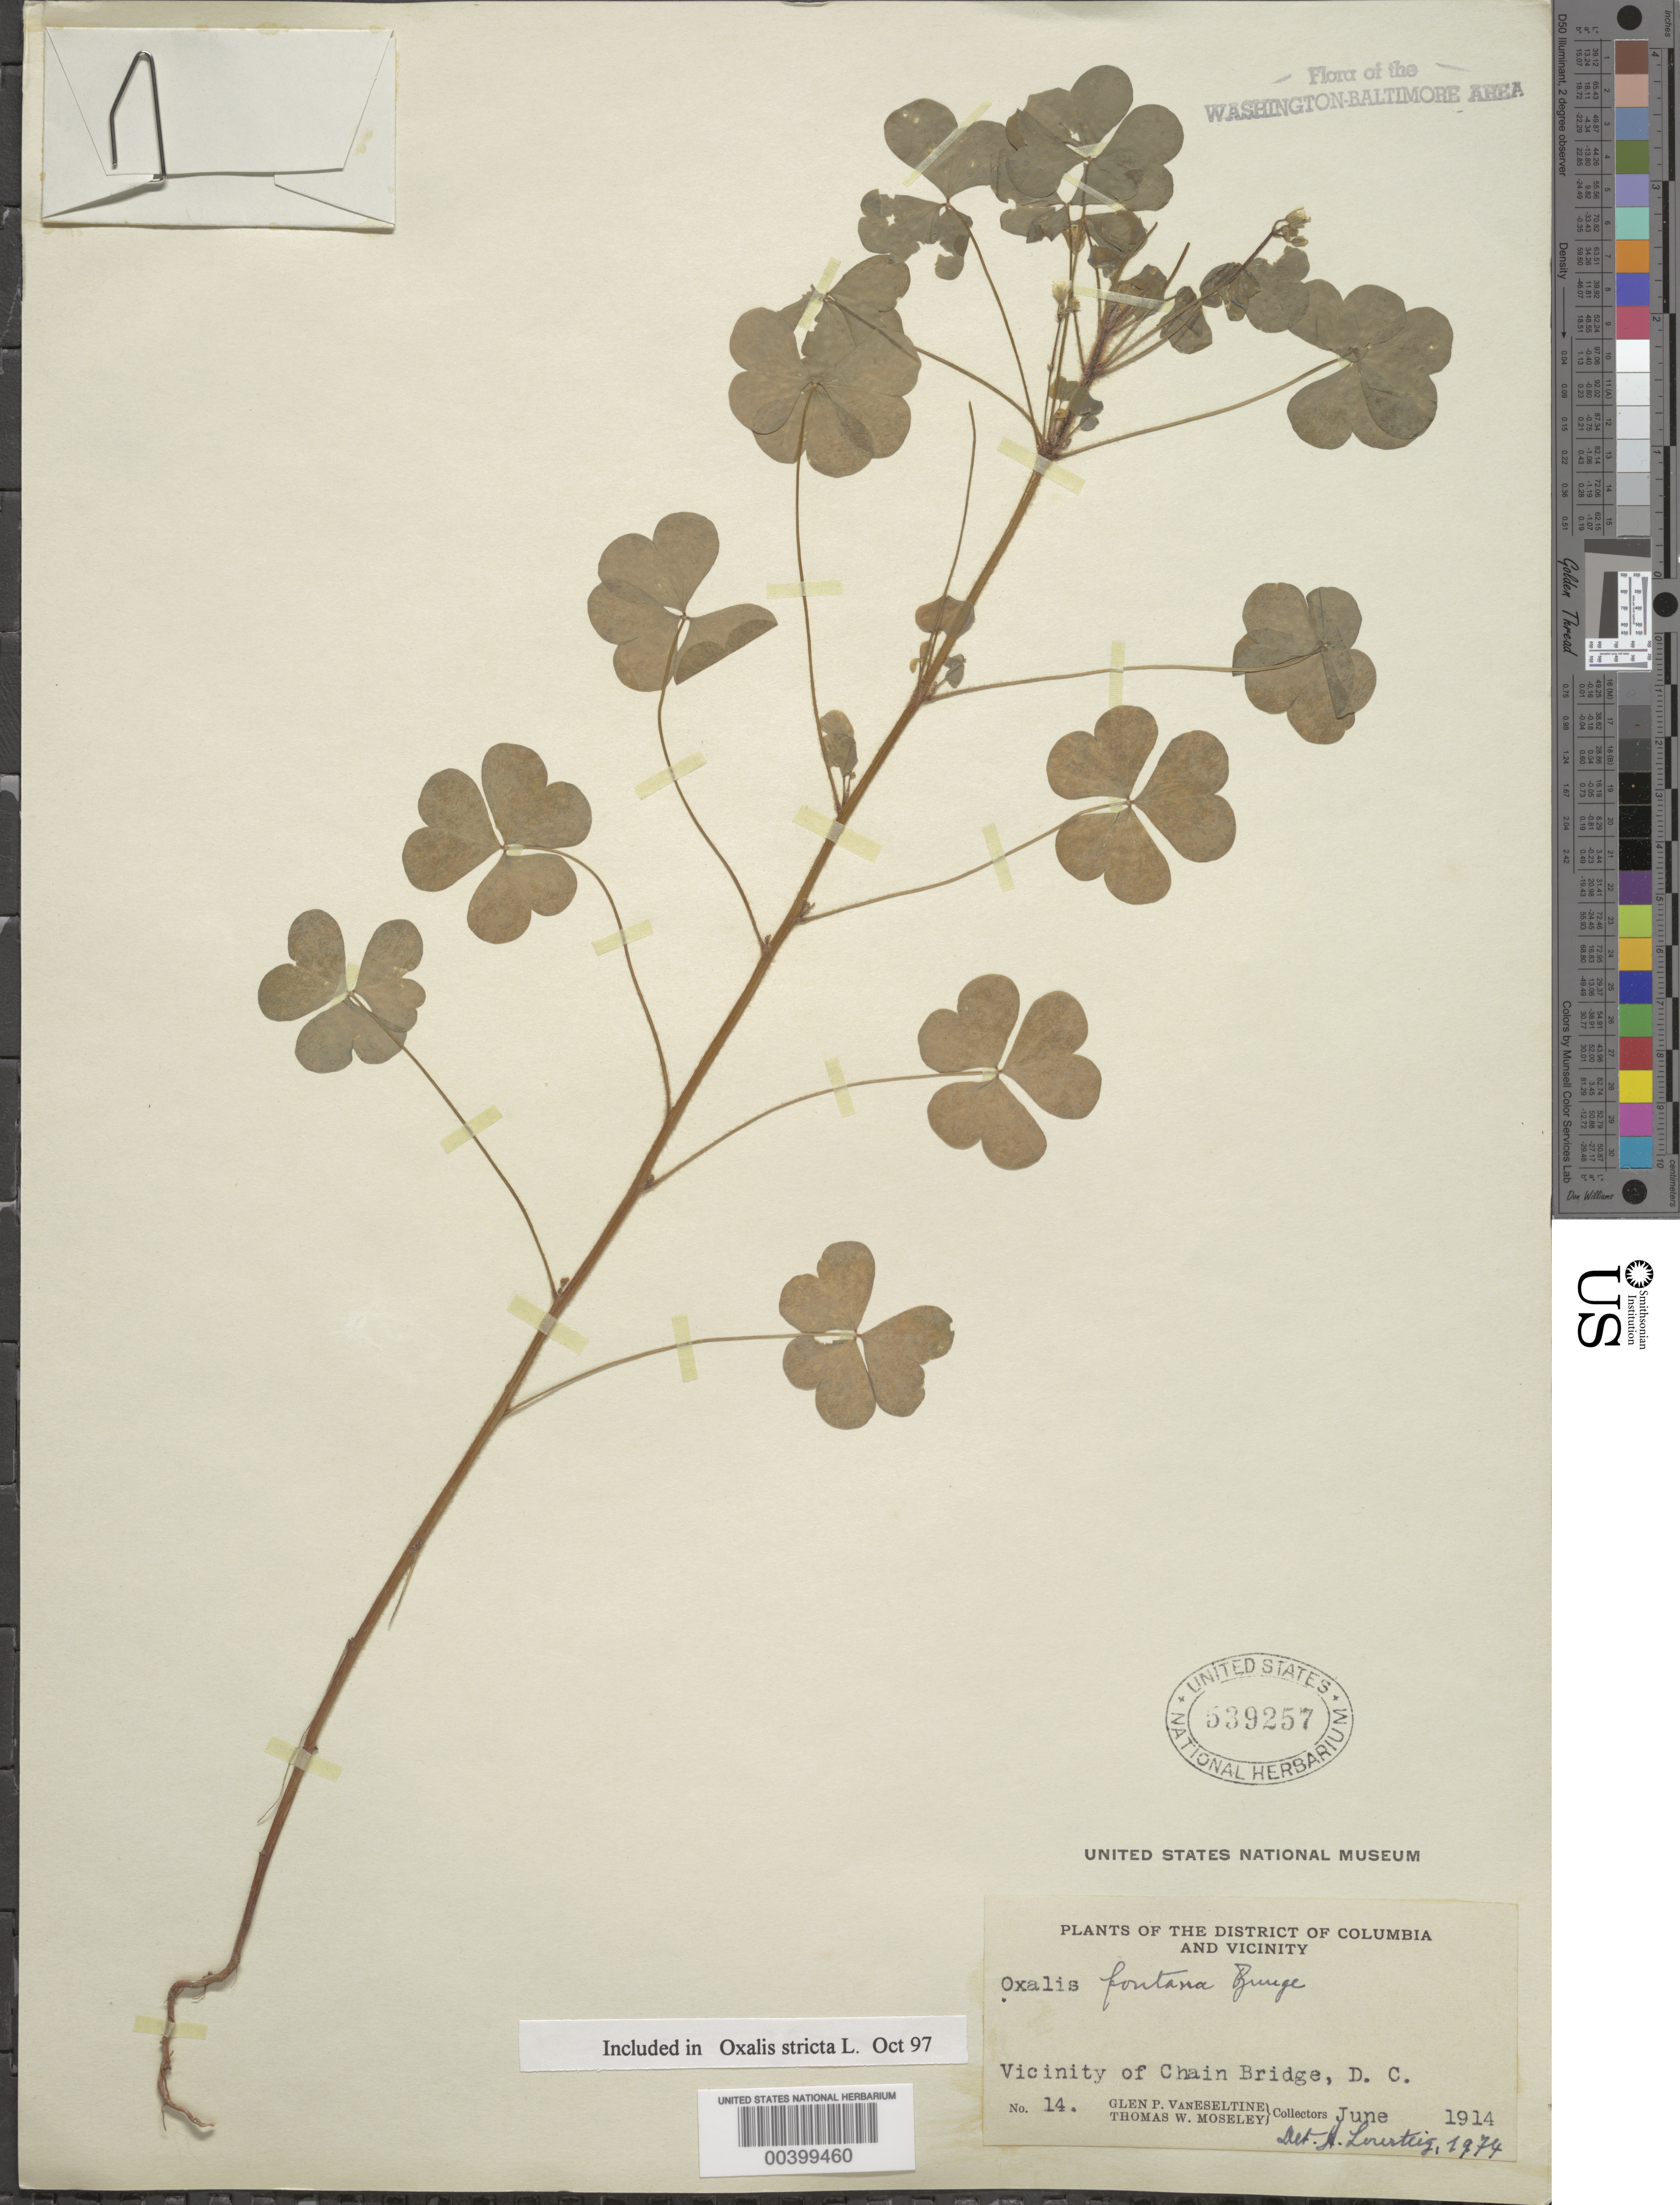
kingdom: Plantae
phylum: Tracheophyta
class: Magnoliopsida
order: Oxalidales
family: Oxalidaceae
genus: Oxalis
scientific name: Oxalis stricta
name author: L.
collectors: G. P. Van Eseltine & T. Moseley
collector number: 14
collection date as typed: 1914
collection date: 1914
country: United States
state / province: District of Columbia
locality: Chain Bridge vicinity C. and O. Canal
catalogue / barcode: US 539257